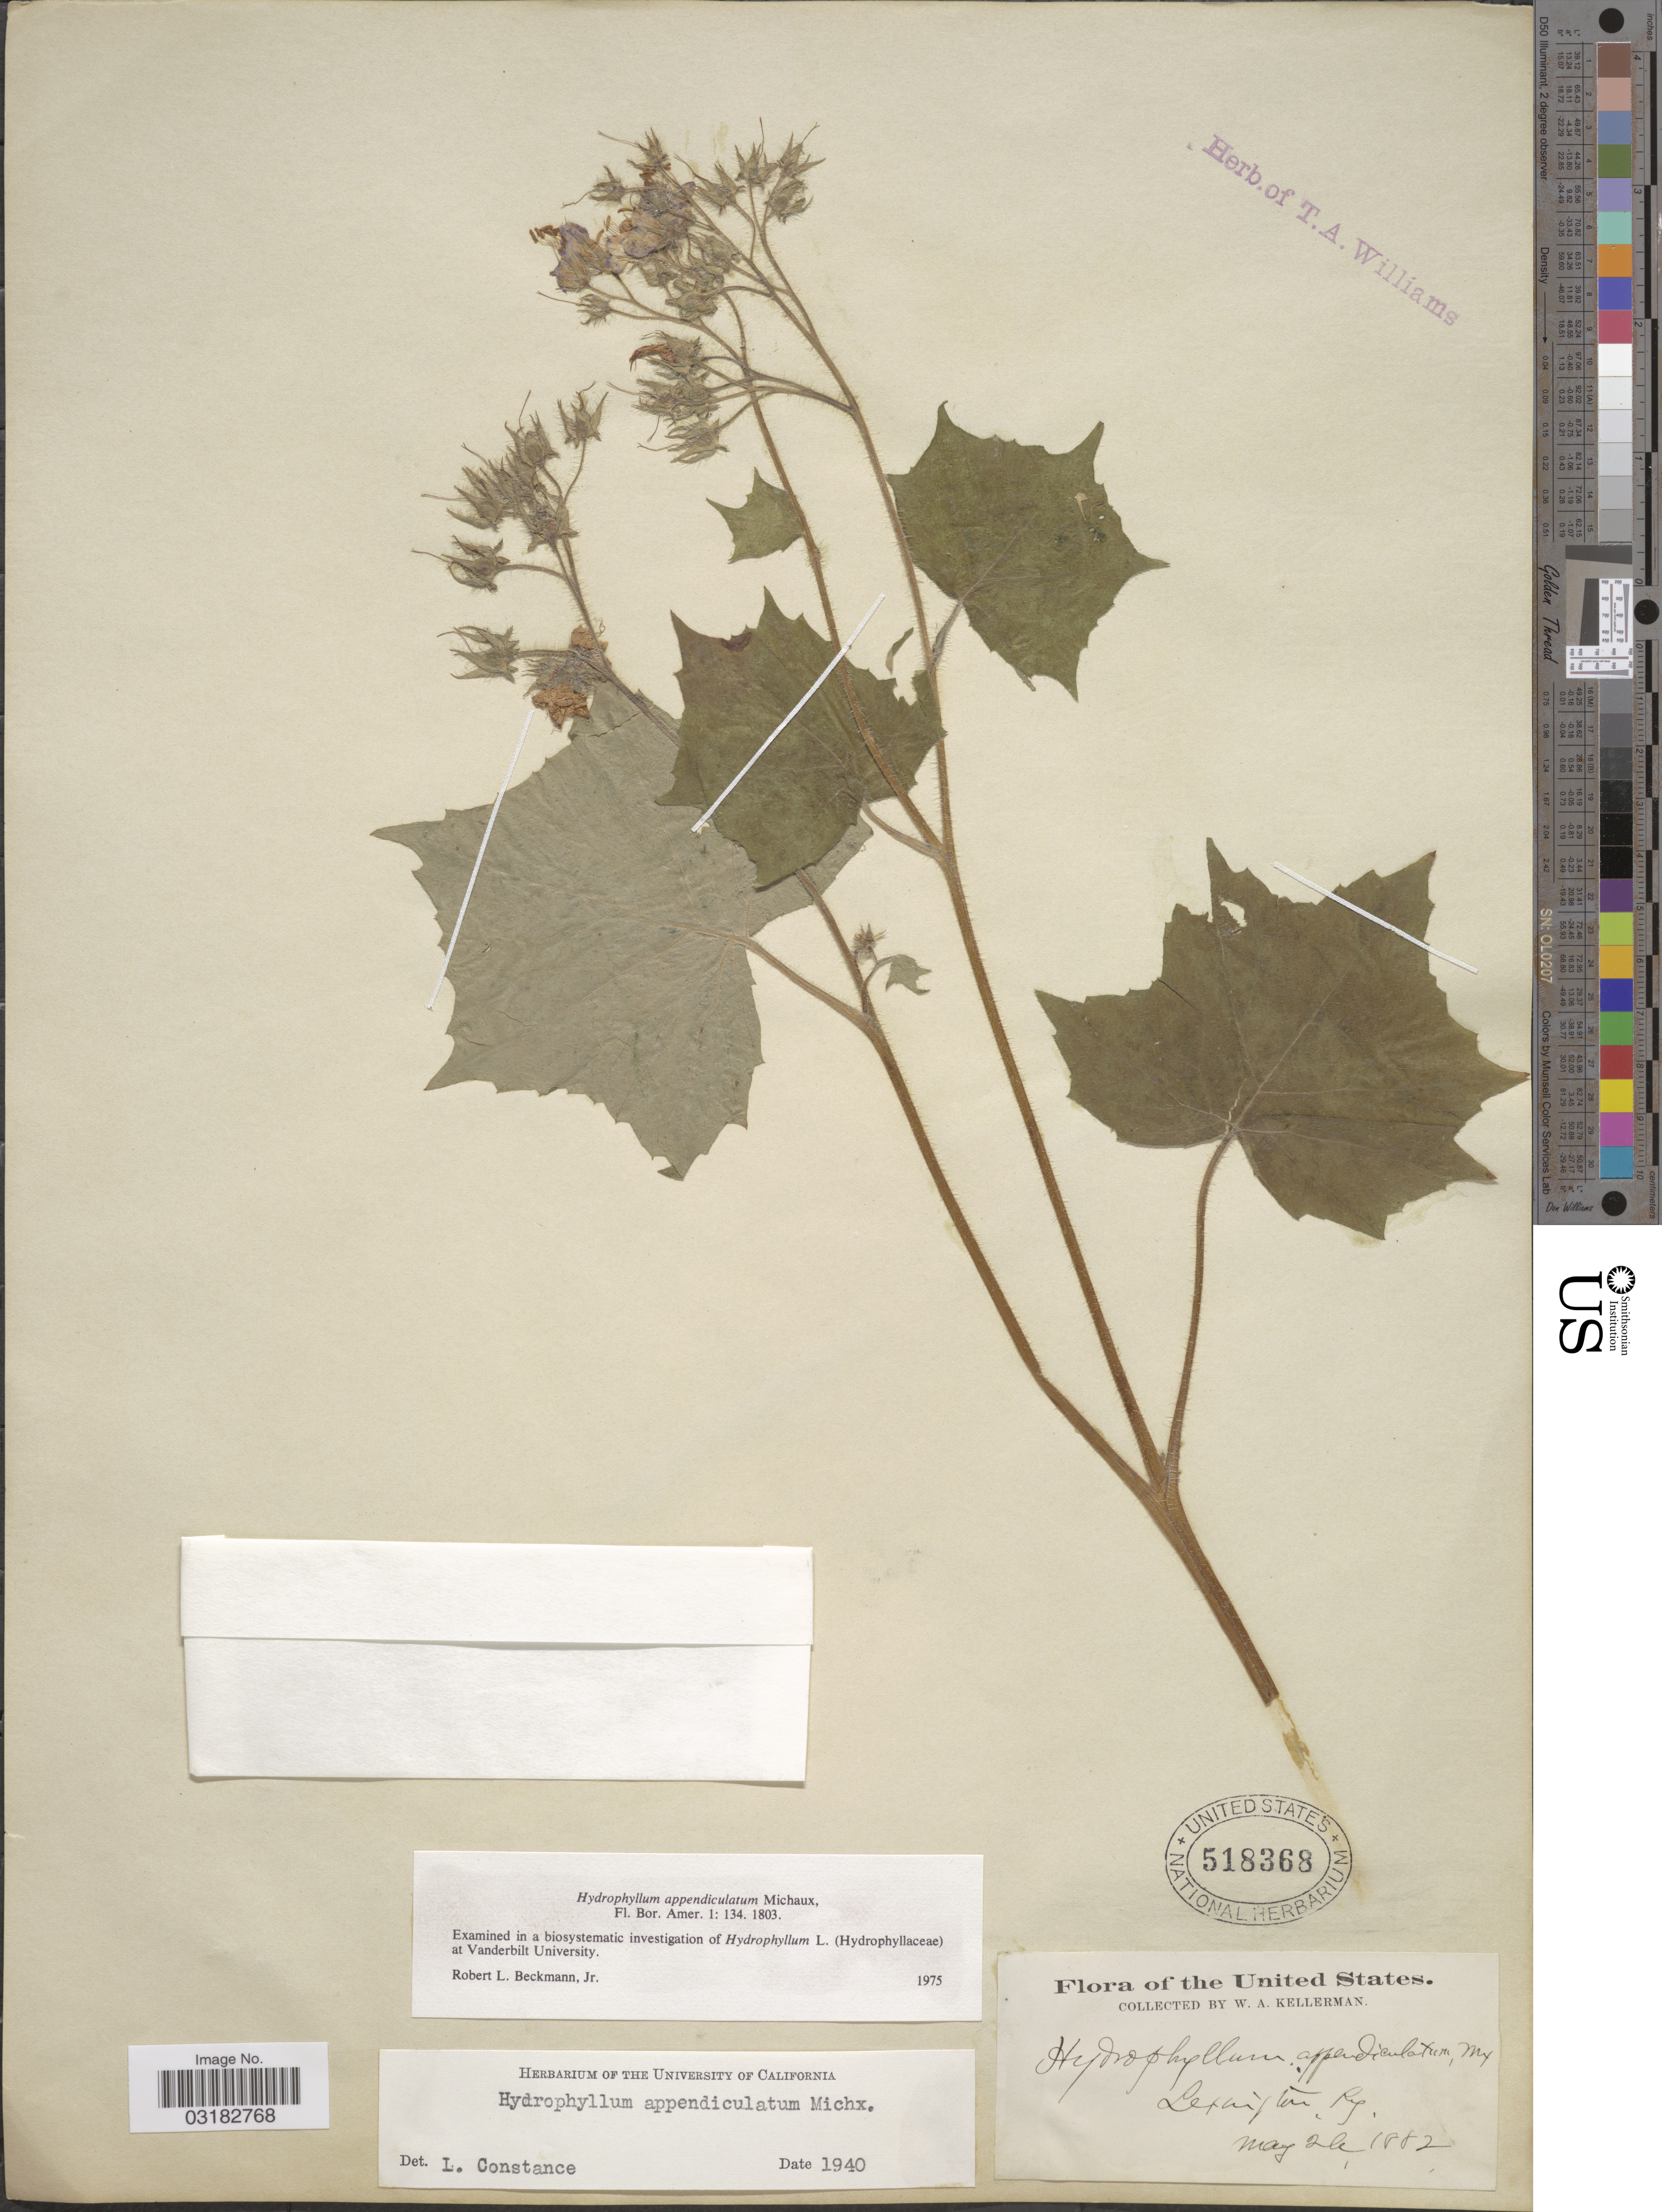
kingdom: Plantae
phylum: Tracheophyta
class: Magnoliopsida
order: Boraginales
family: Hydrophyllaceae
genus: Hydrophyllum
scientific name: Hydrophyllum appendiculatum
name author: Michx.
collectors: W. Kellerman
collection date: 1882-05-26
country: United States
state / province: Kentucky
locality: Lexington.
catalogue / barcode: US 518368